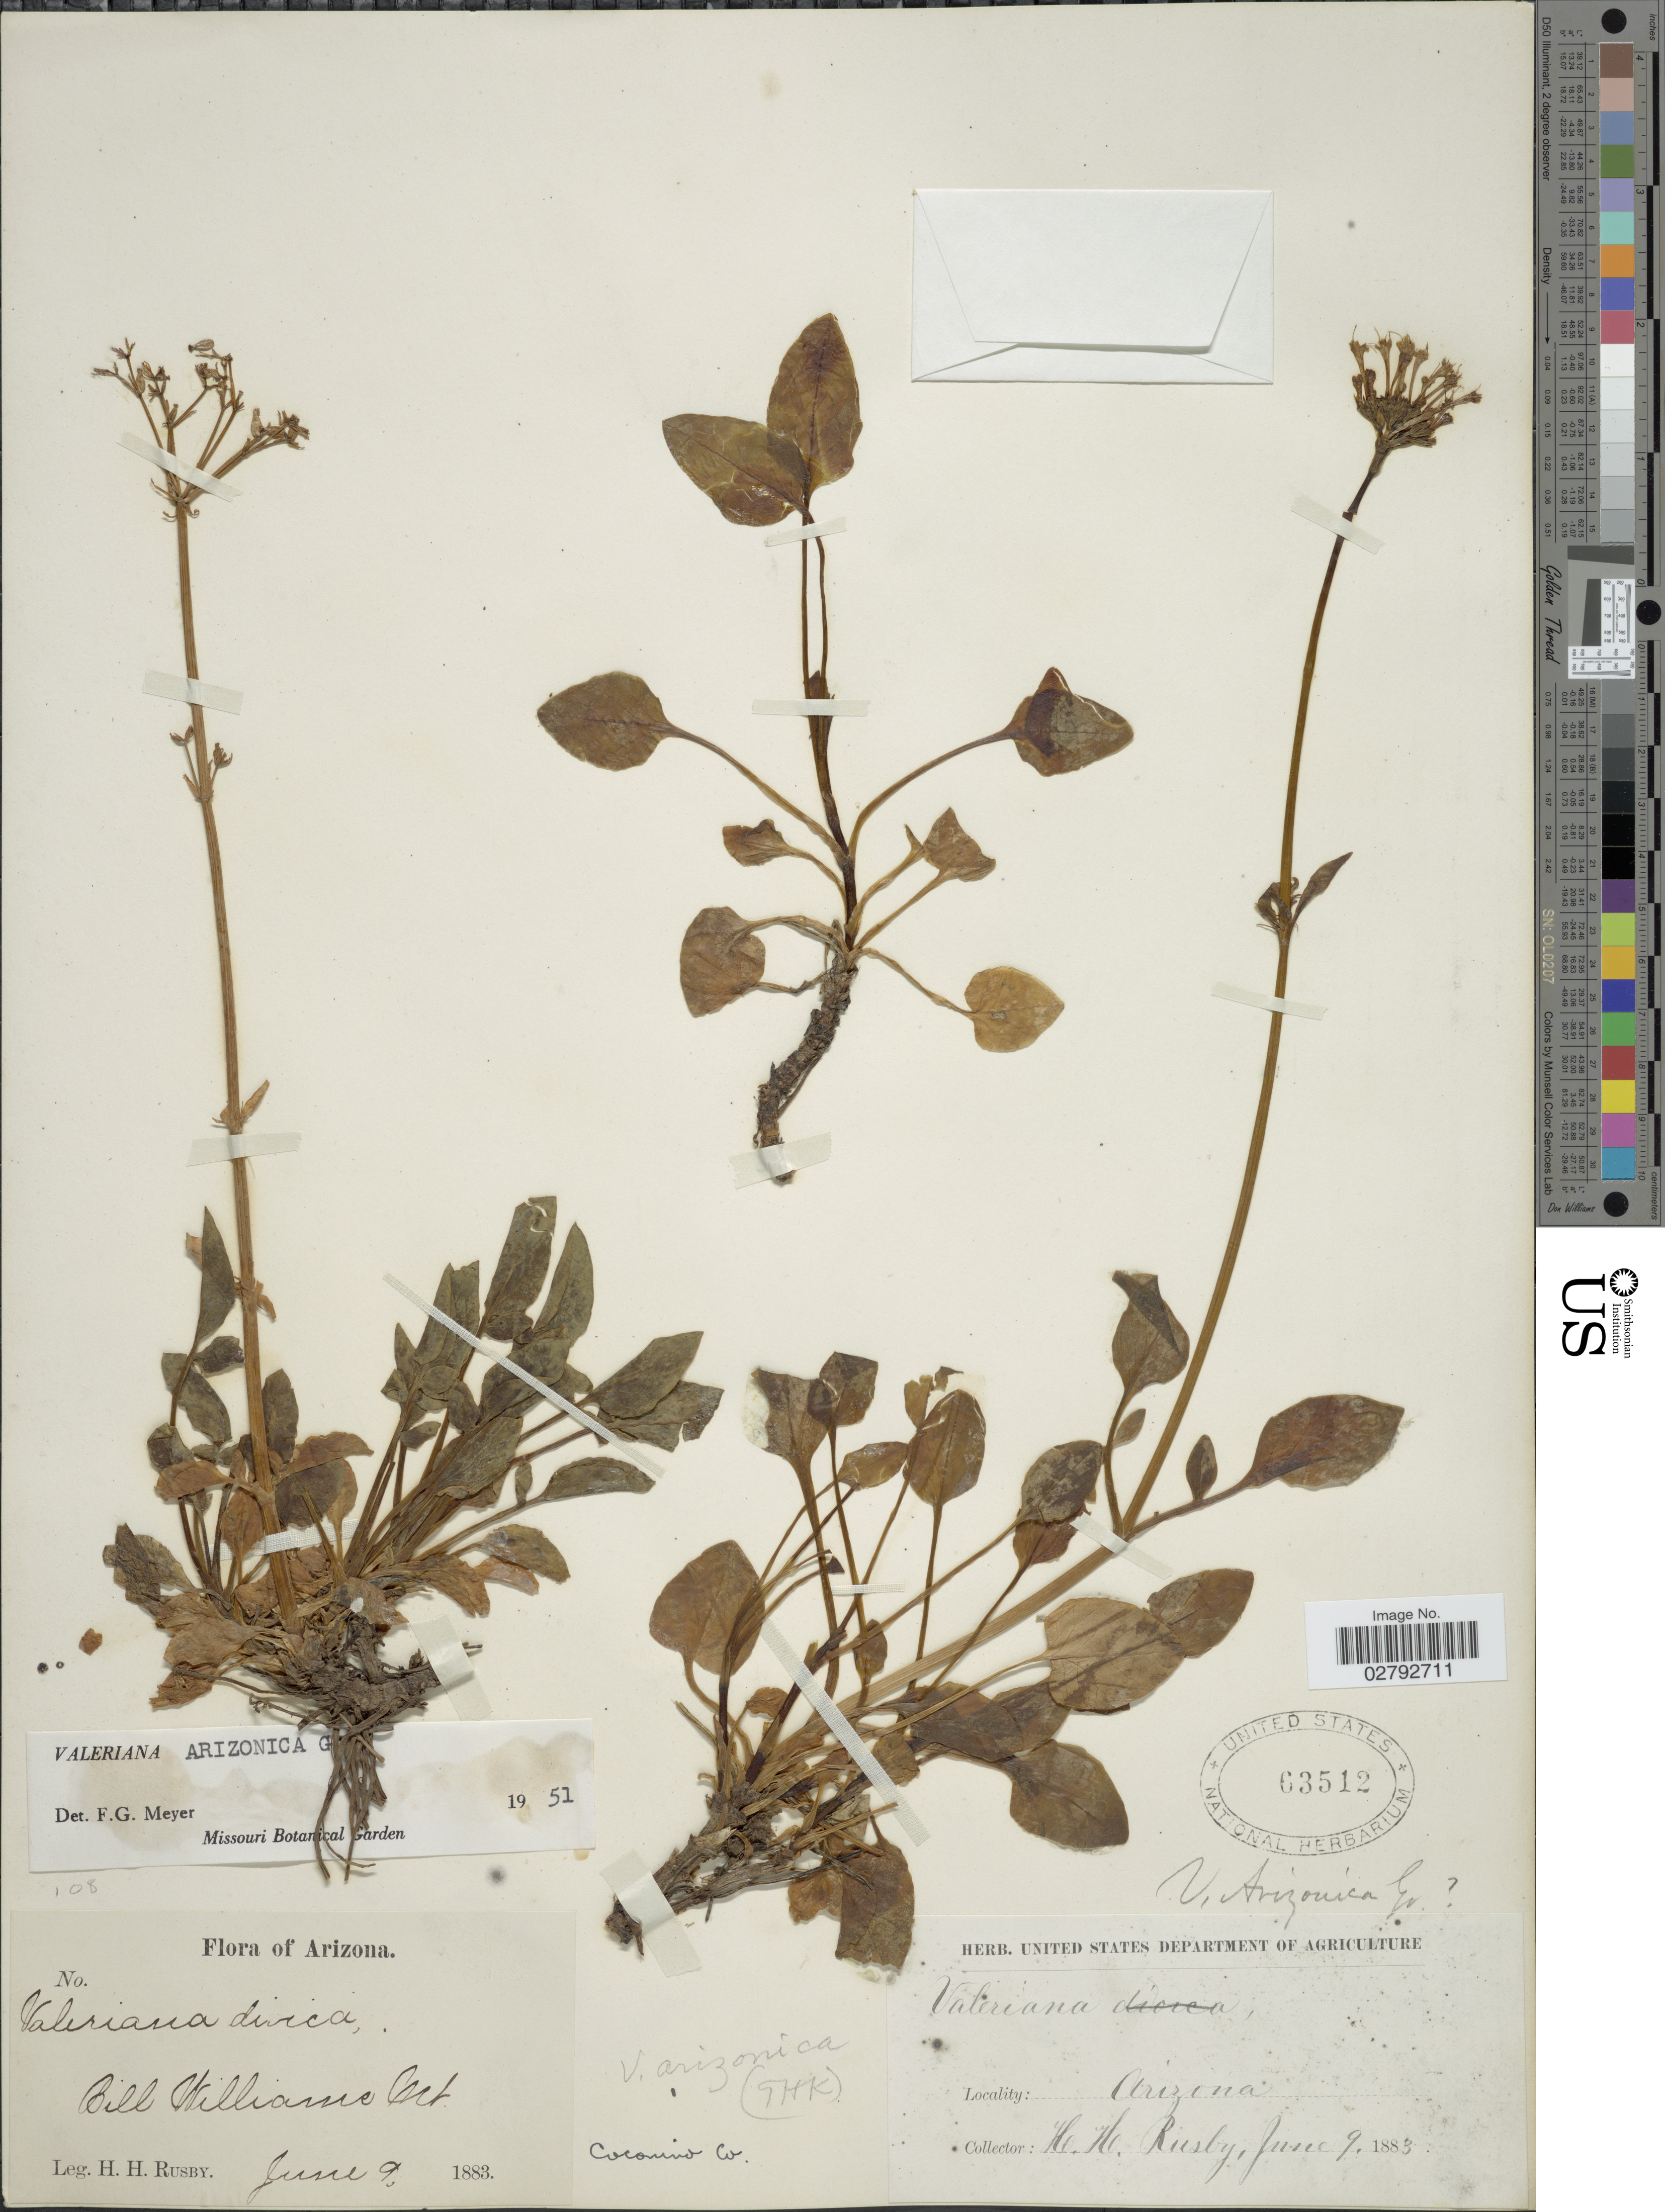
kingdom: Plantae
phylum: Tracheophyta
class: Magnoliopsida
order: Dipsacales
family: Caprifoliaceae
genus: Valeriana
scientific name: Valeriana arizonica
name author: A. Gray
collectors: H. H. Rusby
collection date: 1883-06-09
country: United States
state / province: Arizona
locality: Bill Williams Mt. Coconino Co.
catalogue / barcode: US 63512